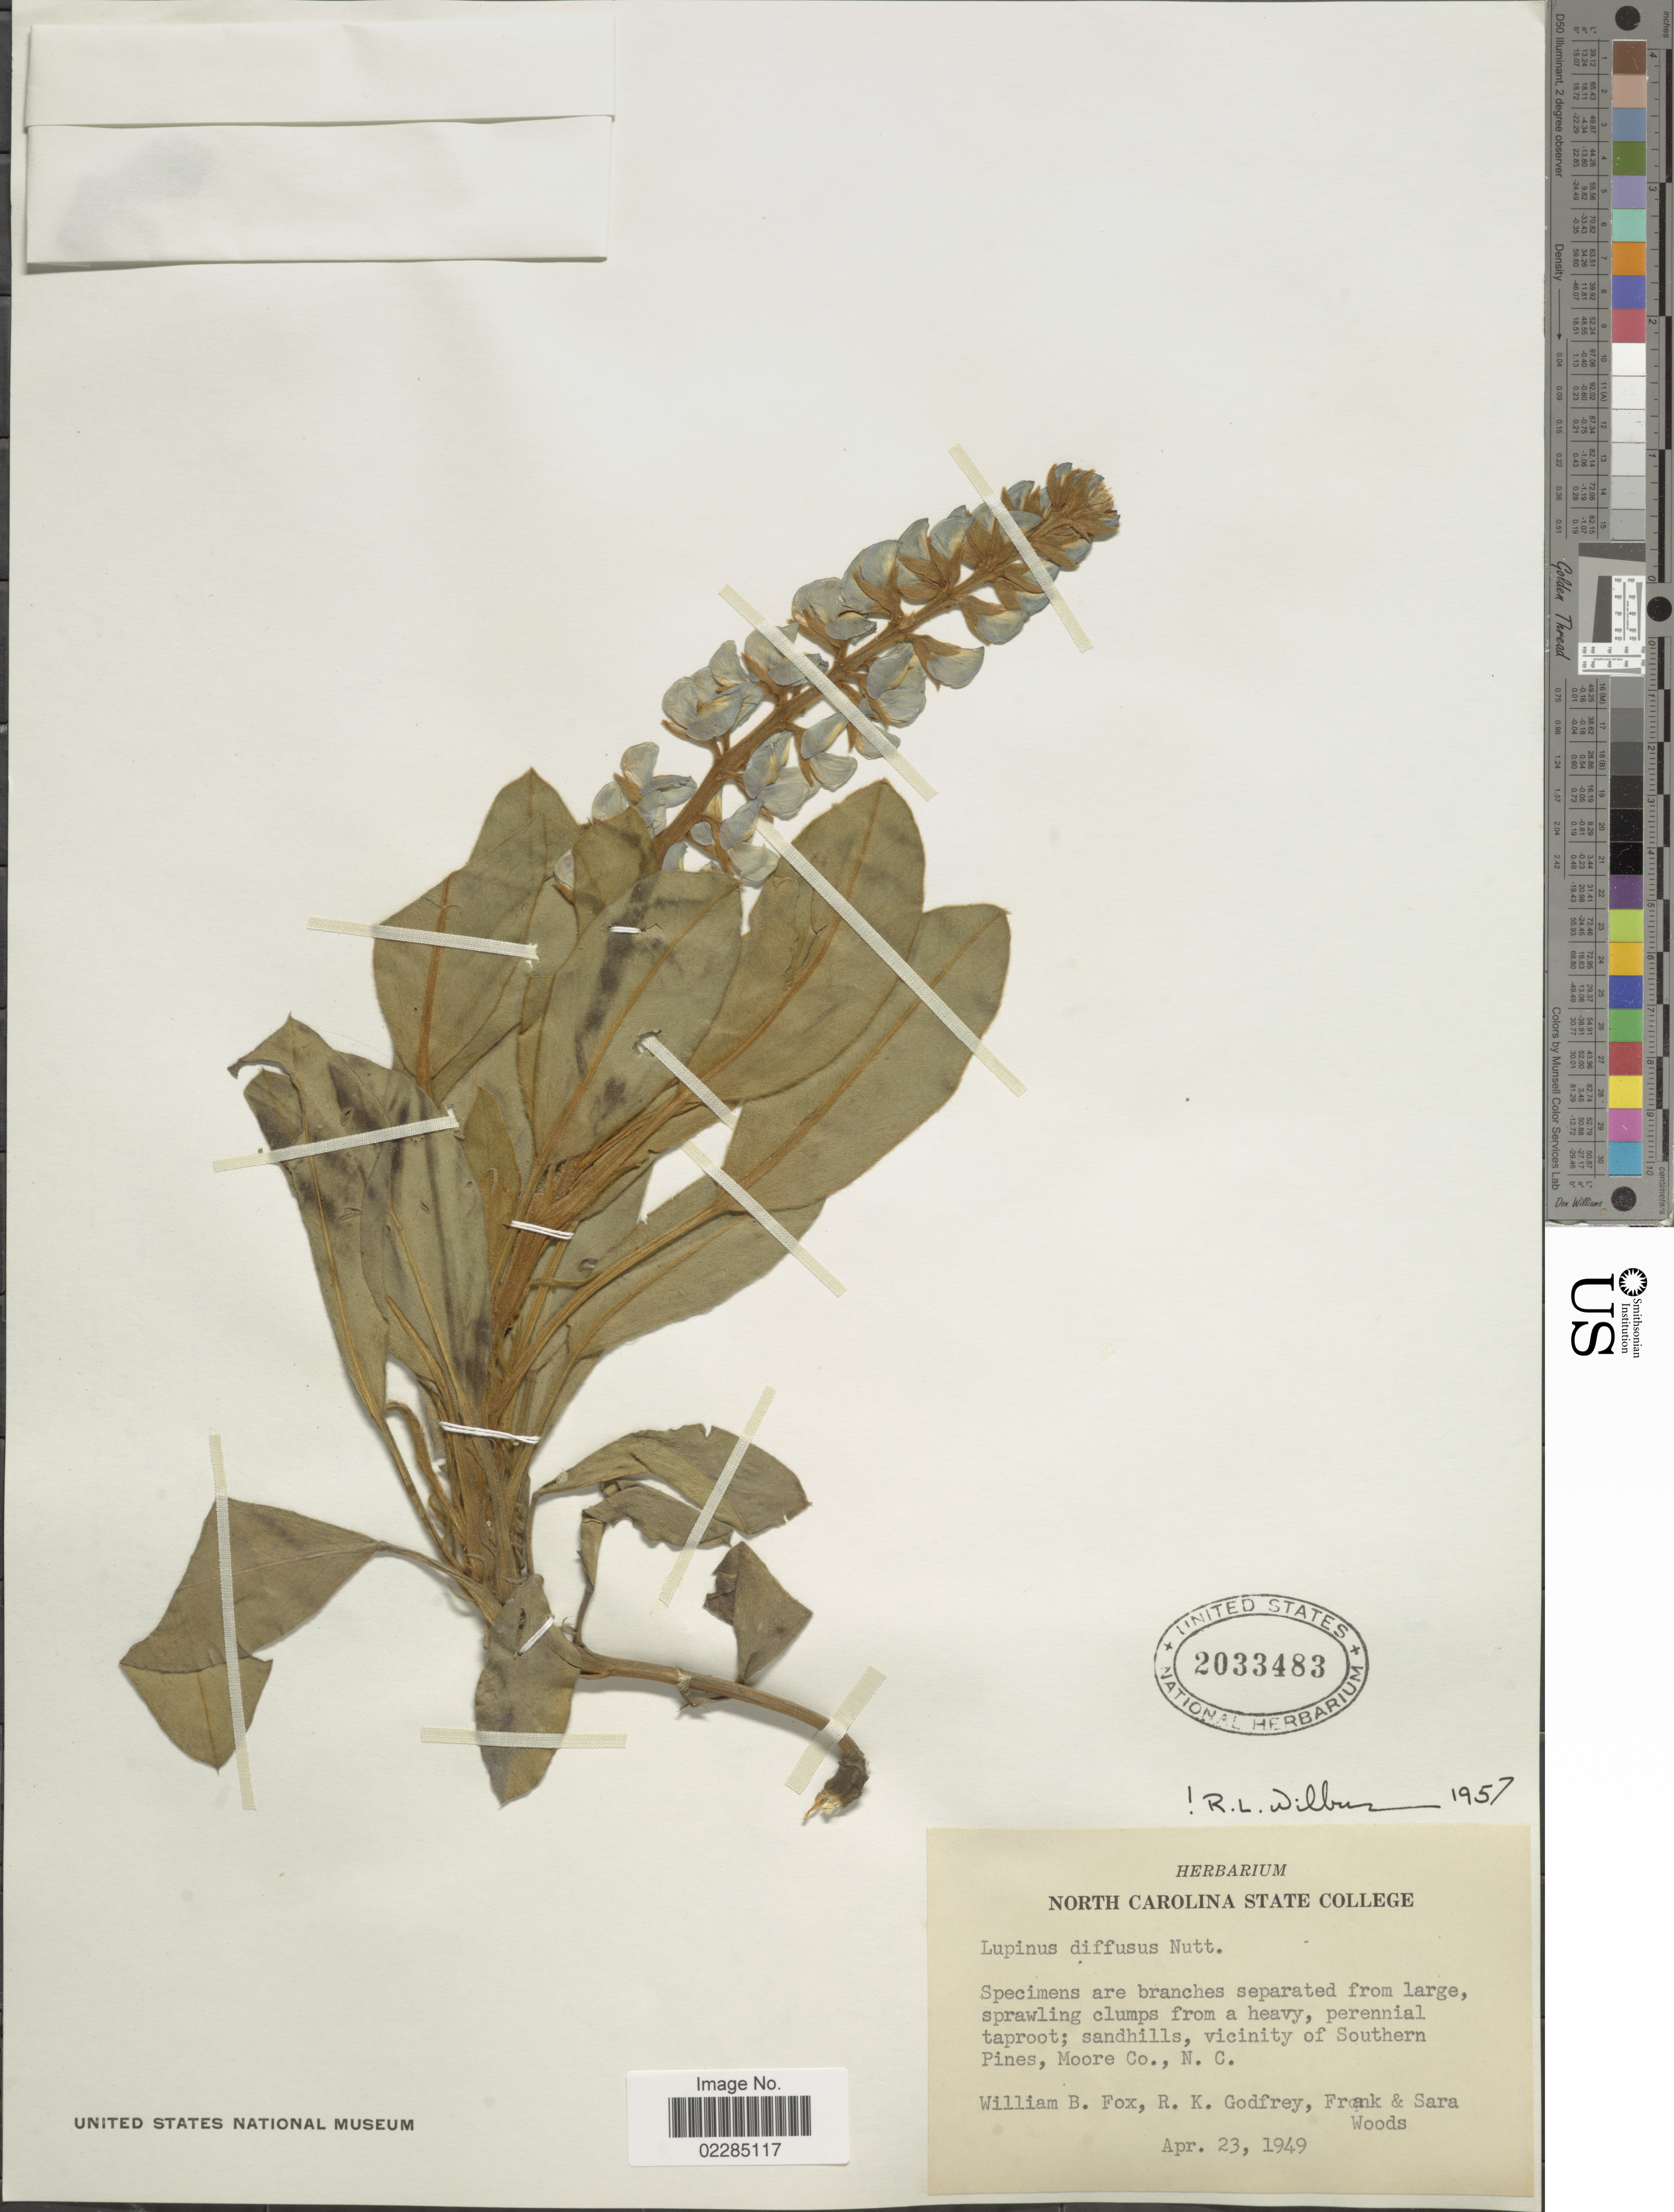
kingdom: Plantae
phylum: Tracheophyta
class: Magnoliopsida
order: Fabales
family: Fabaceae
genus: Lupinus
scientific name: Lupinus diffusus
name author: Nutt.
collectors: W. B. Fox, R. K. Godfrey, F. Woods & S. Woods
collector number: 835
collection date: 1949-04-23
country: United States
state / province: North Carolina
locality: Vicinity of Southern Pines, Moore Co.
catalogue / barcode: US 2033483